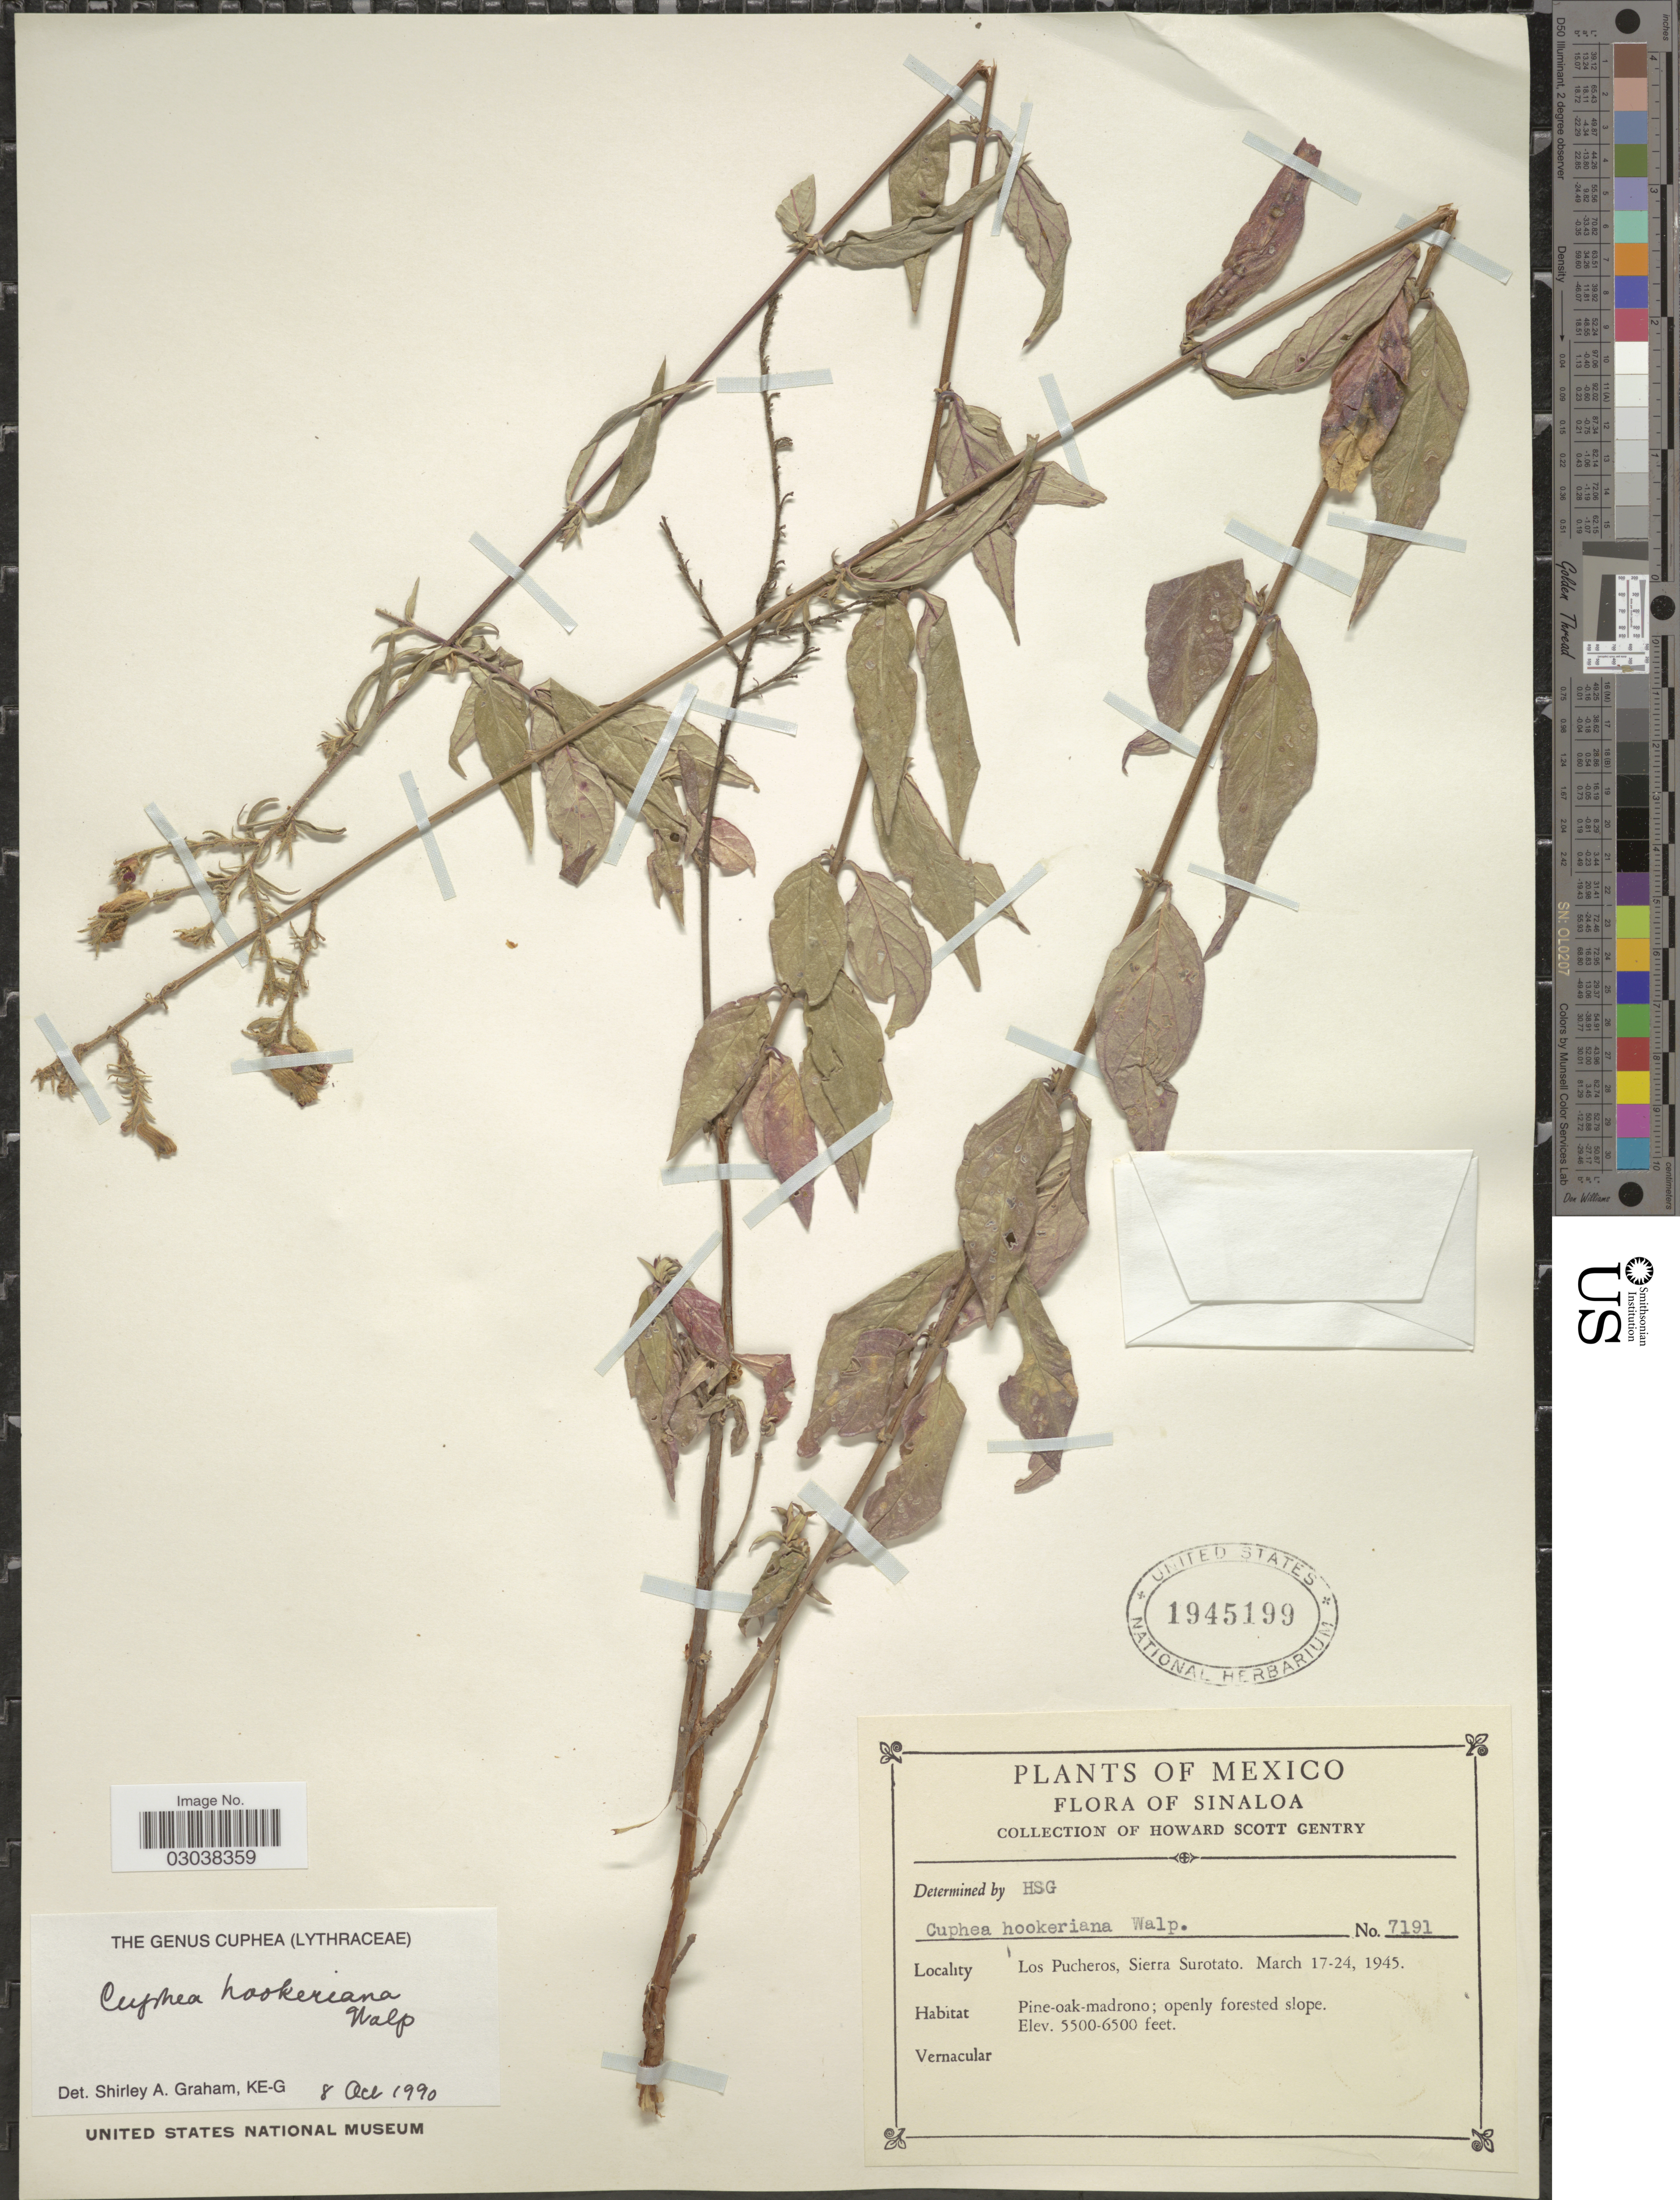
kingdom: Plantae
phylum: Tracheophyta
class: Magnoliopsida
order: Myrtales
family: Lythraceae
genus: Cuphea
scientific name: Cuphea hookeriana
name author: Walp.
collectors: H. S. Gentry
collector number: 7191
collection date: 1945-03-17/1945-03-24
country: Mexico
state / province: Sinaloa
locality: Los Pucheros, Sierra Surotato.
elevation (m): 1676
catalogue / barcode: US 1945199